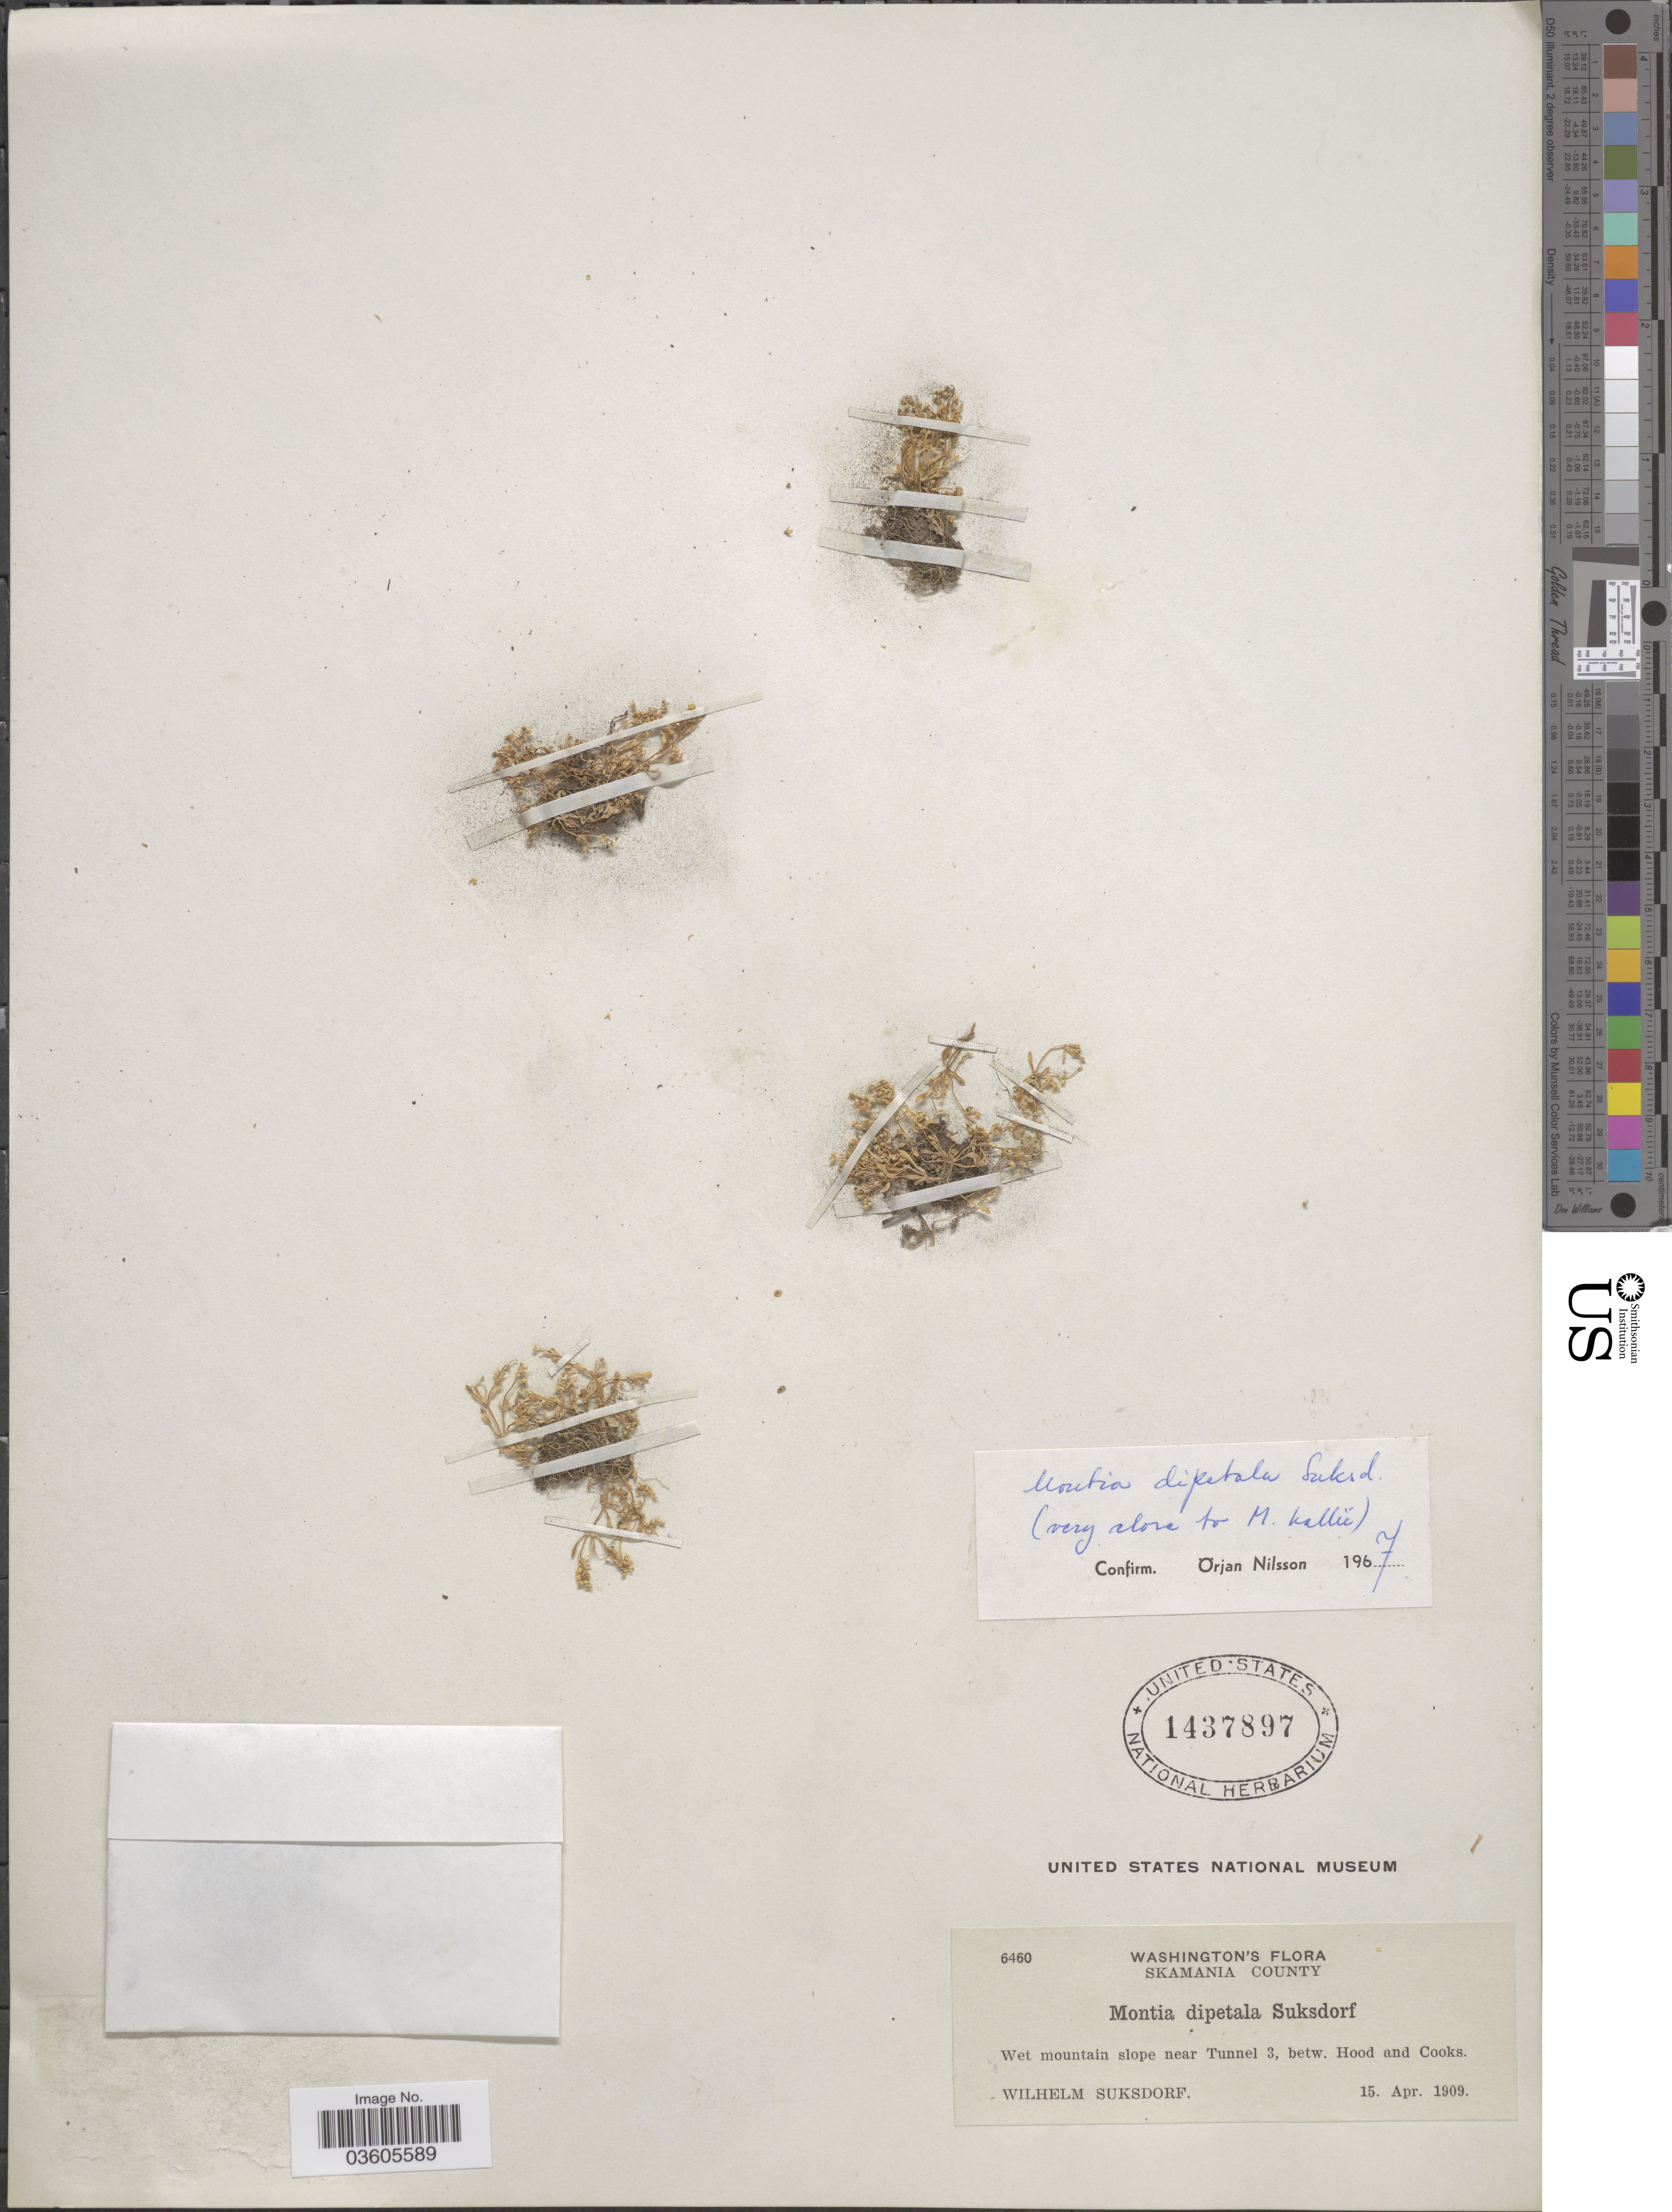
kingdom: Plantae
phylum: Tracheophyta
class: Magnoliopsida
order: Caryophyllales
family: Montiaceae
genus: Montia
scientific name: Montia dipetala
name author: Suksd.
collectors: W. N. Suksdorf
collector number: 6460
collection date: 1909-04-15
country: United States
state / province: Washington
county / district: Skamania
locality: Skamania County. Wet mountain slope near Tunnel 3, betw. Hood and Cooks.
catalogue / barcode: US 1437897